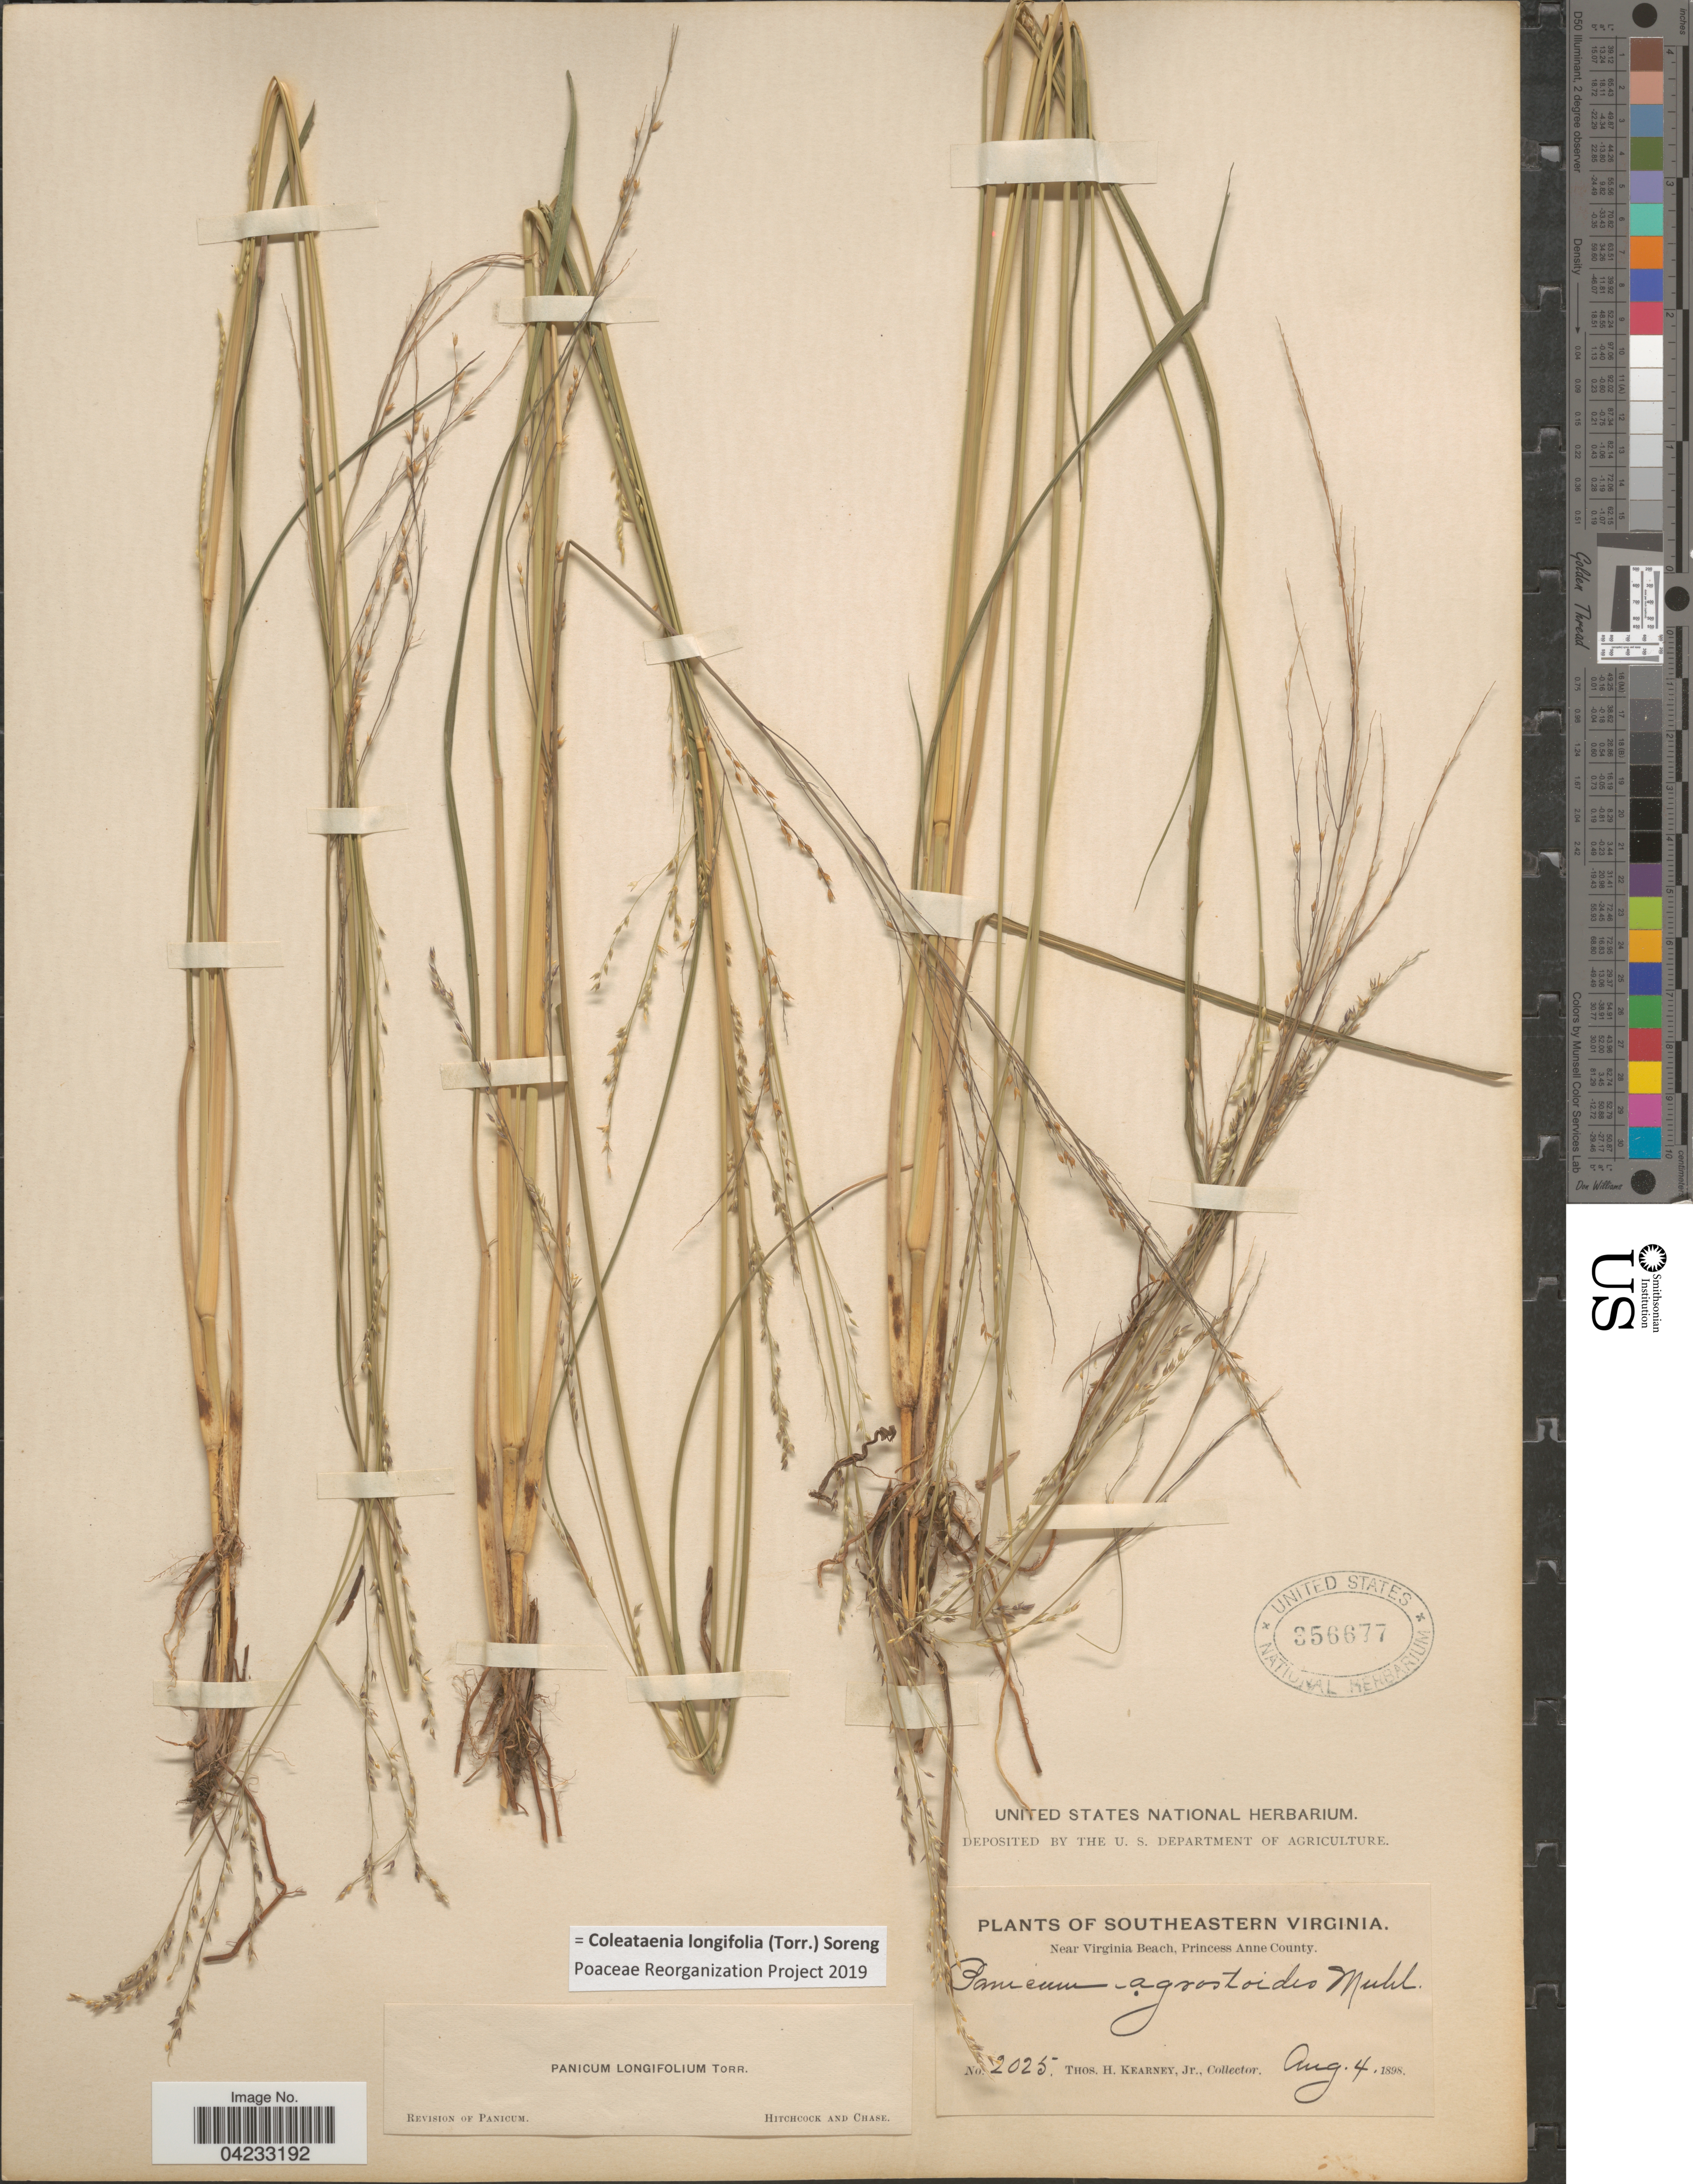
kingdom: Plantae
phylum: Tracheophyta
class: Liliopsida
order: Poales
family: Poaceae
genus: Coleataenia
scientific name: Coleataenia longifolia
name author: (Torr.) Soreng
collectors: T. H. Kearney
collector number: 2025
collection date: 1898-08-04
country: United States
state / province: Virginia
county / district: City of Virginia Beach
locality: Southeastern Virginia. Near Virginia Beach, Princess Anne (=historic county name) County.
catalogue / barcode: US 356677